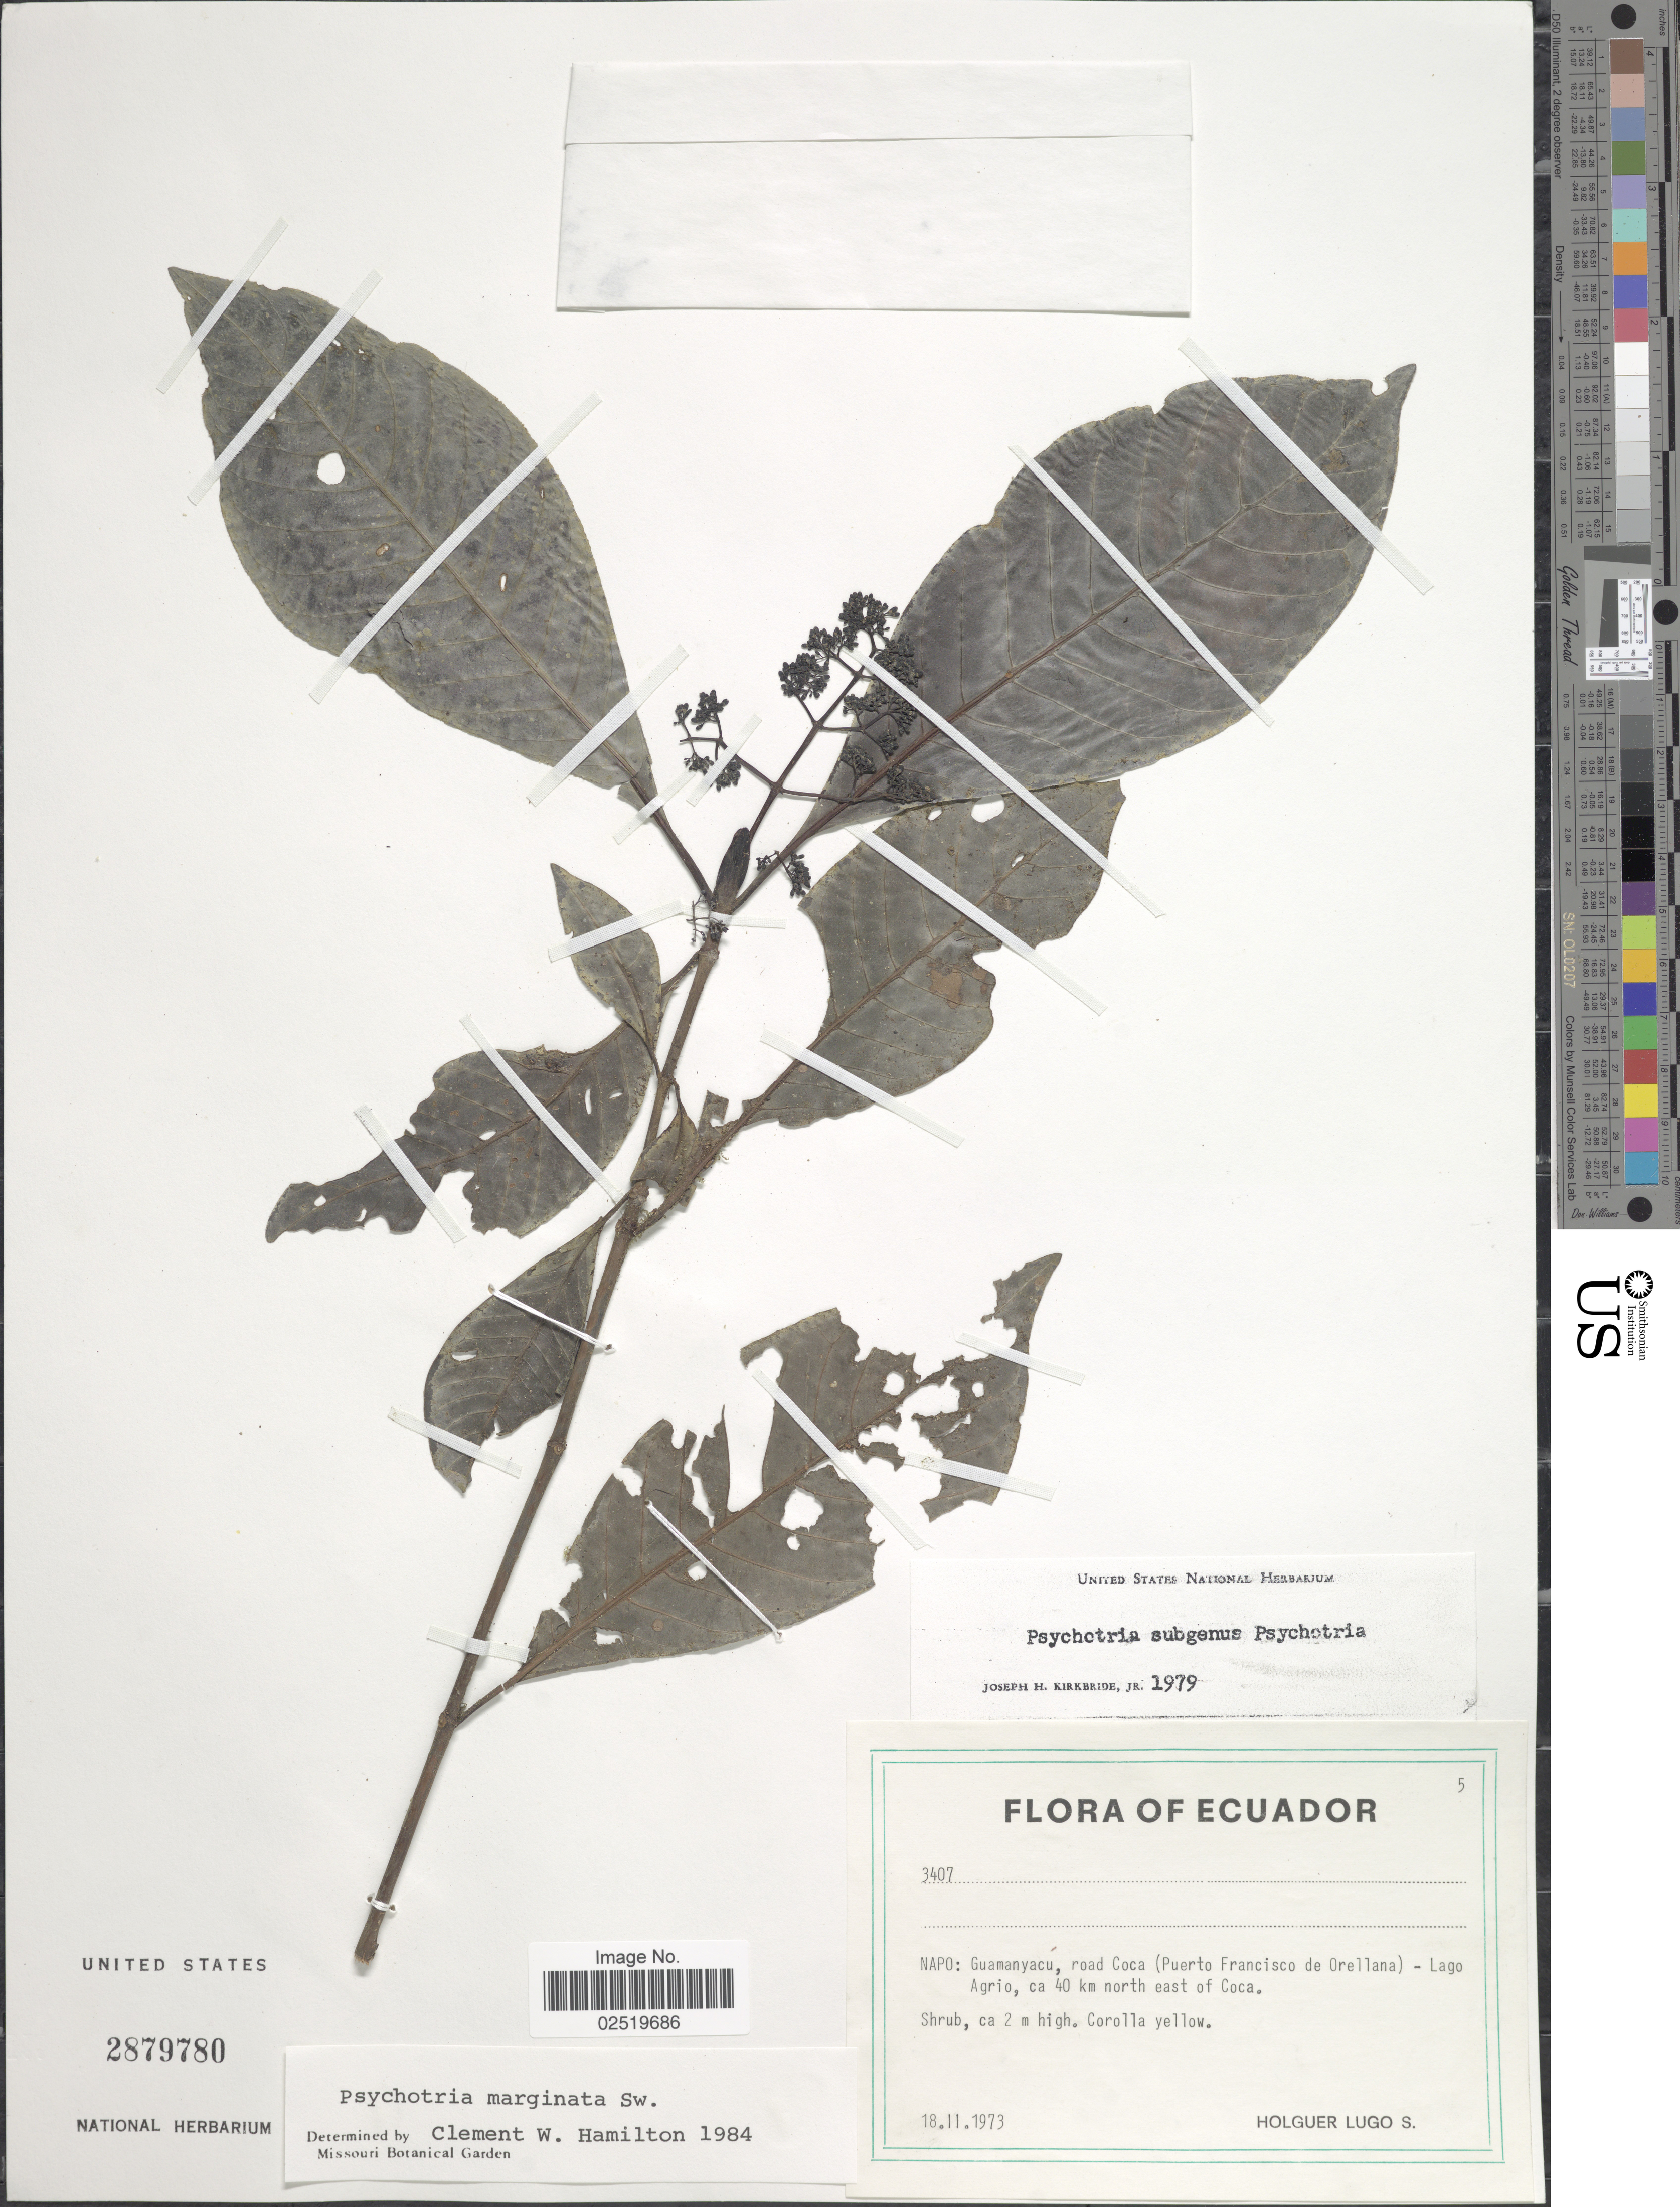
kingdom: Plantae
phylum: Tracheophyta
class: Magnoliopsida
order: Gentianales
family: Rubiaceae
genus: Psychotria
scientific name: Psychotria marginata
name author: Sw.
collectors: H. Lugo S.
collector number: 3407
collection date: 1973-02-18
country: Ecuador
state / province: Napo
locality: Guamanyacu, road Coca (Puerto Francisco de Orellana)-Lago Agrio, ca 40 km north east of Coca.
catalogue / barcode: US 2879780